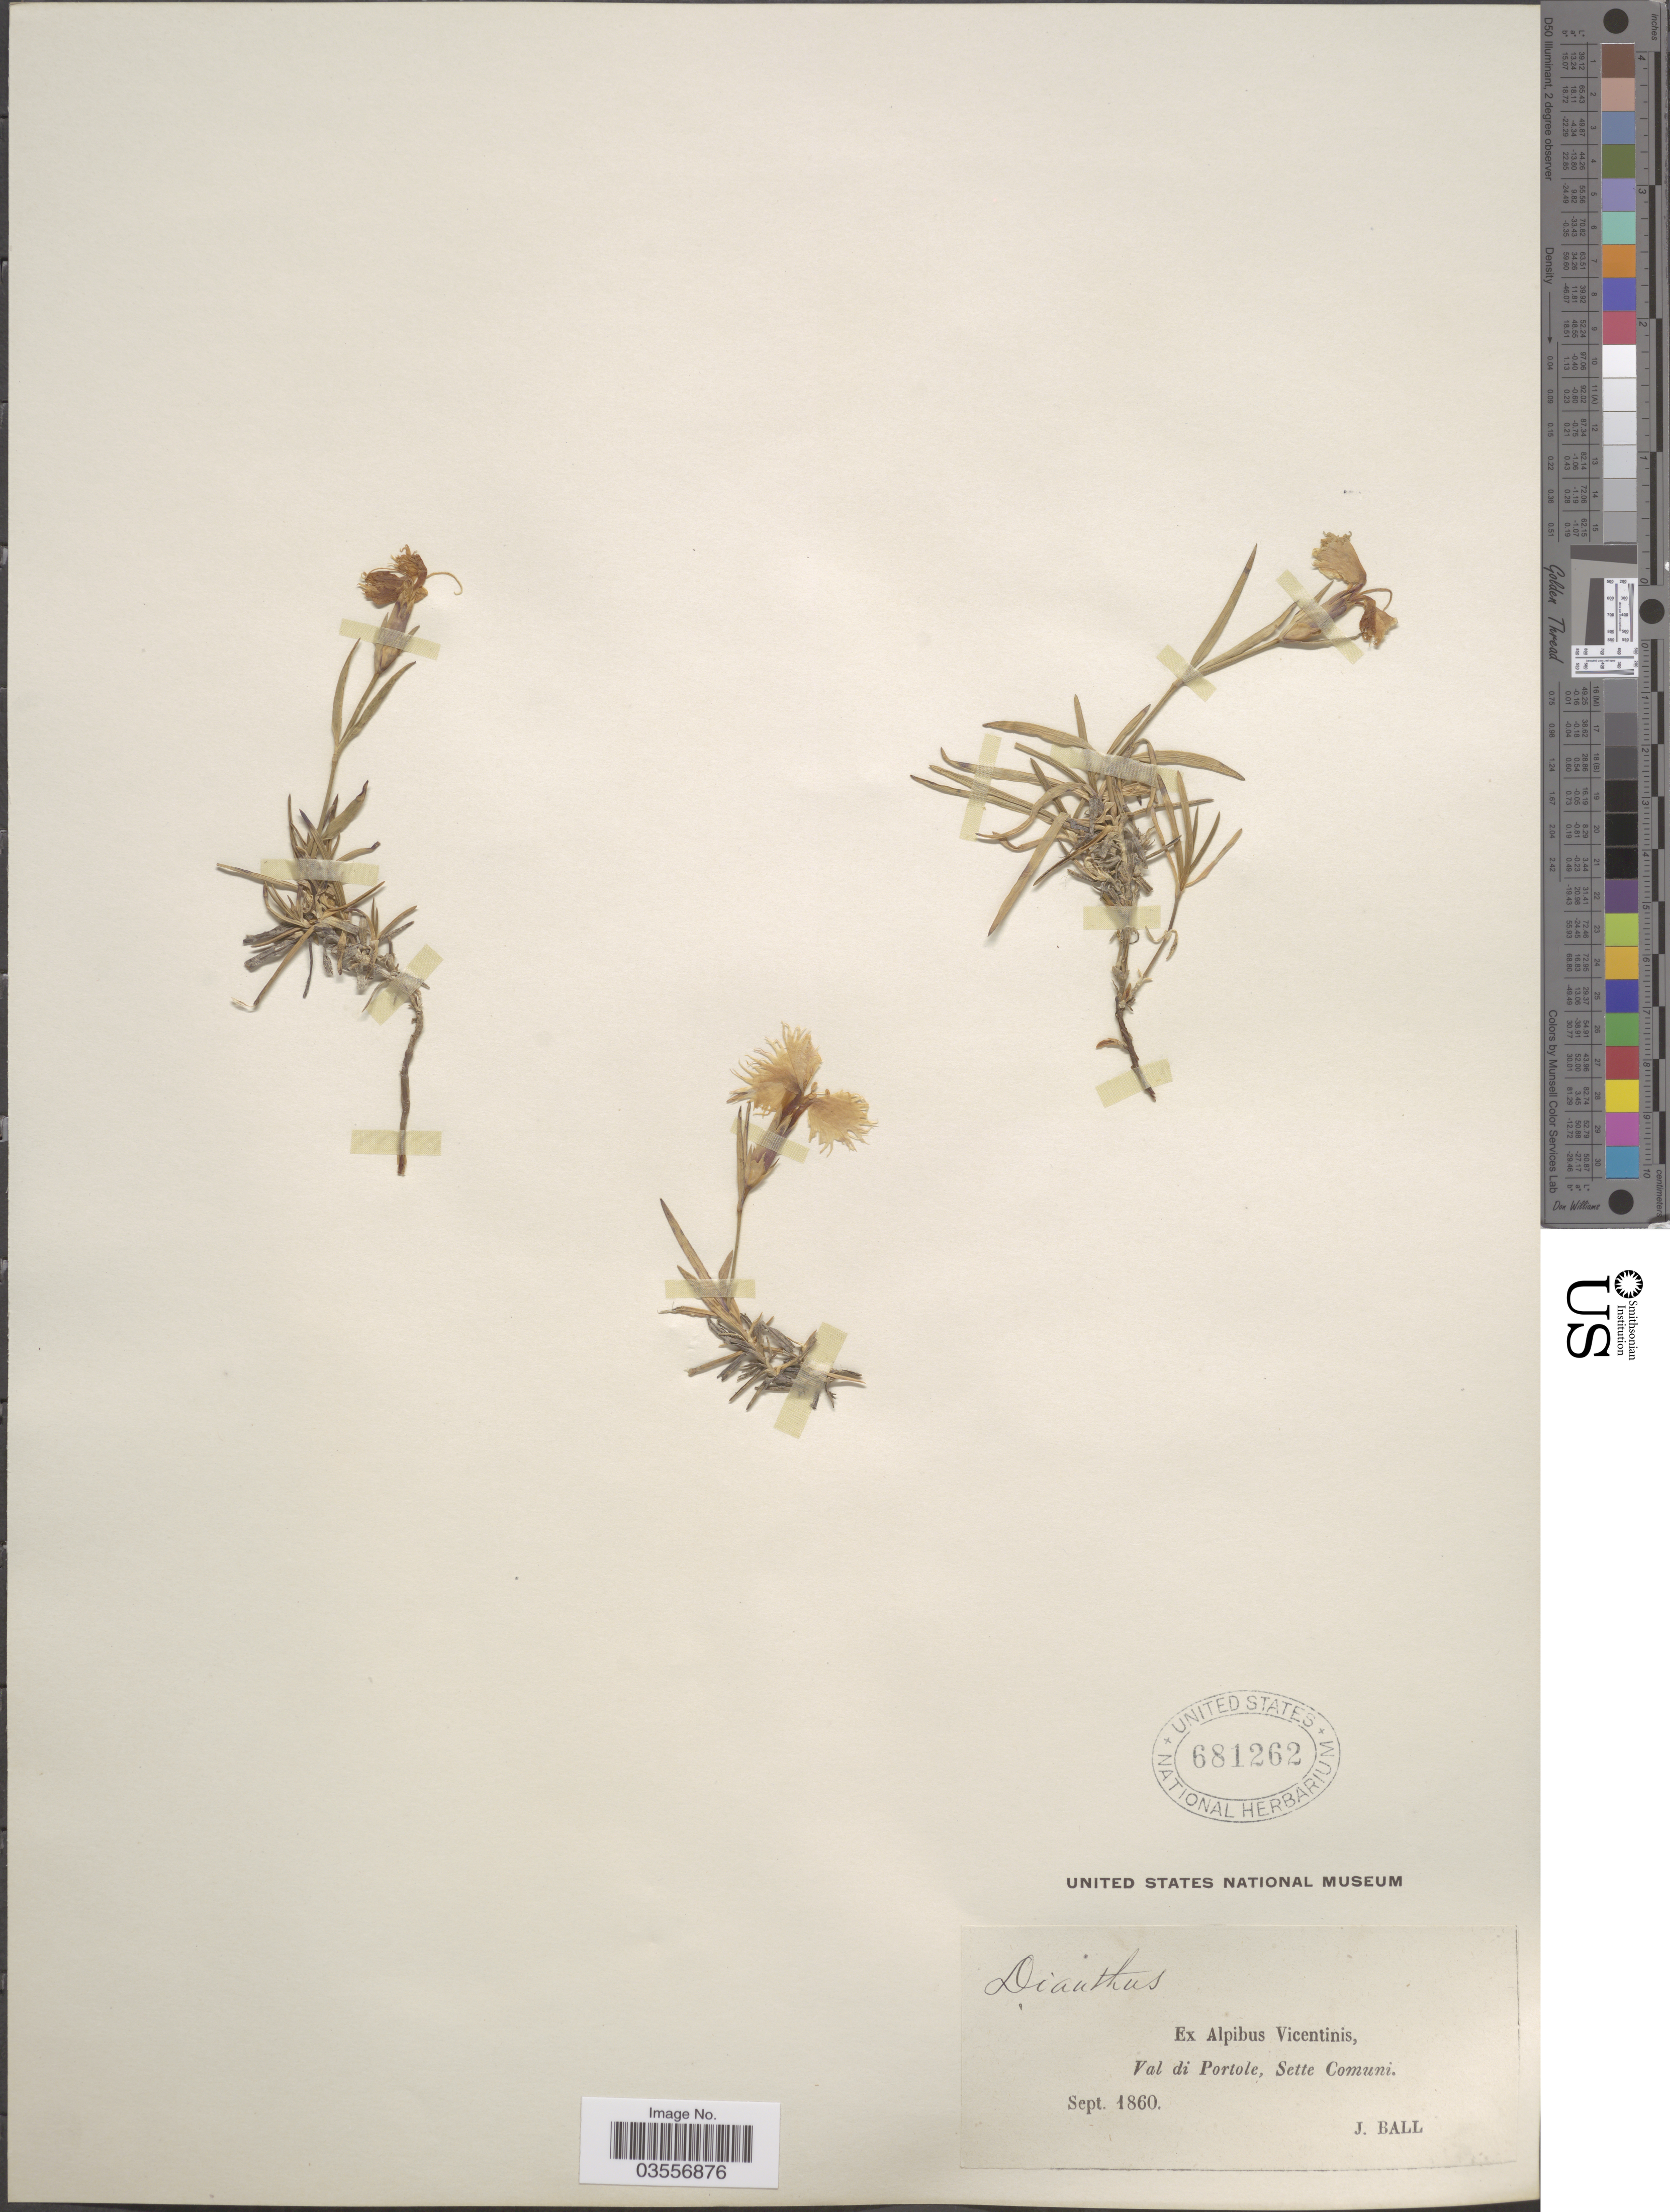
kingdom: Plantae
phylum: Tracheophyta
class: Magnoliopsida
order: Caryophyllales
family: Caryophyllaceae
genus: Dianthus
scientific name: Dianthus sp.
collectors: J. Ball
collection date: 1860-09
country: Italy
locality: Ex Alpibus Vicentinis, Val di Portole, Sette Comuni.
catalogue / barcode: US 681262